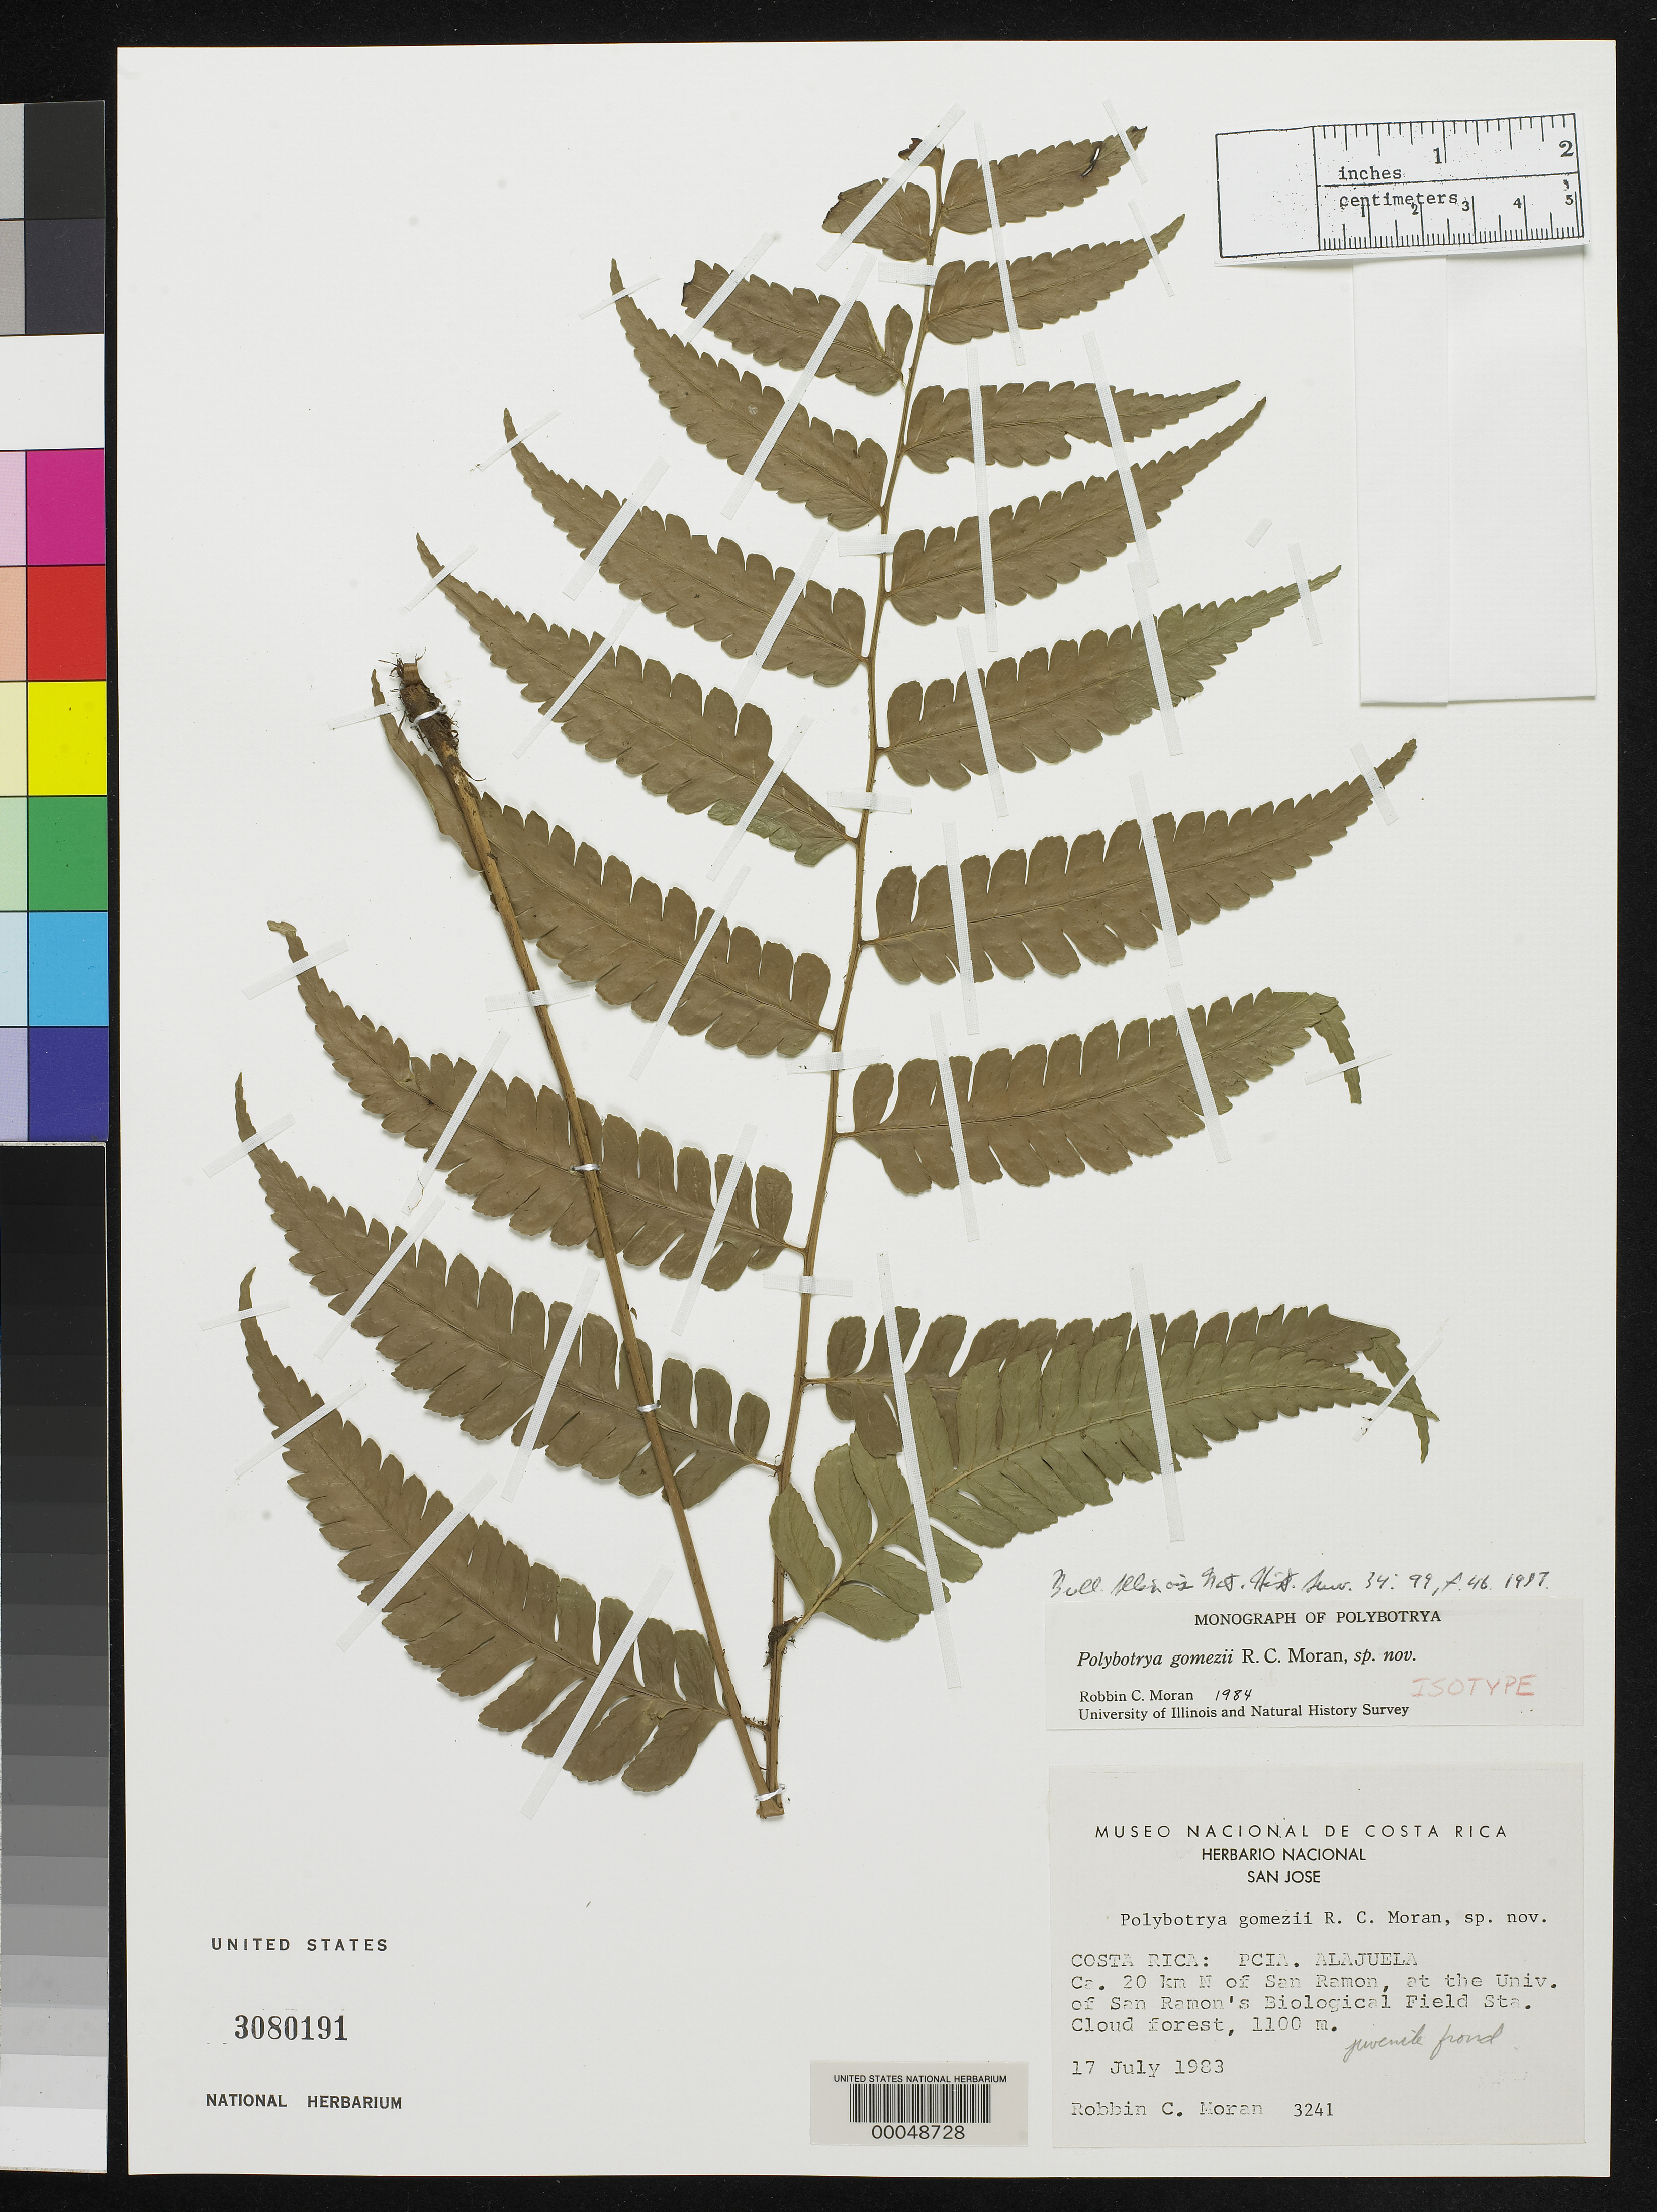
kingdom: Plantae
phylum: Tracheophyta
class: Polypodiopsida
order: Polypodiales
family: Dryopteridaceae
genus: Polybotrya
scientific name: Polybotrya gomezii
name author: R.C. Moran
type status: Isotype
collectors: R. C. Moran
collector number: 3241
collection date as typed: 17 Jul 1983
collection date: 1983-07-17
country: Costa Rica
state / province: Alajuela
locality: Ca. 20 km N of San Ramon at University of San Ramon's biological field station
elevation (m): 1100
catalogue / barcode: US 3080191